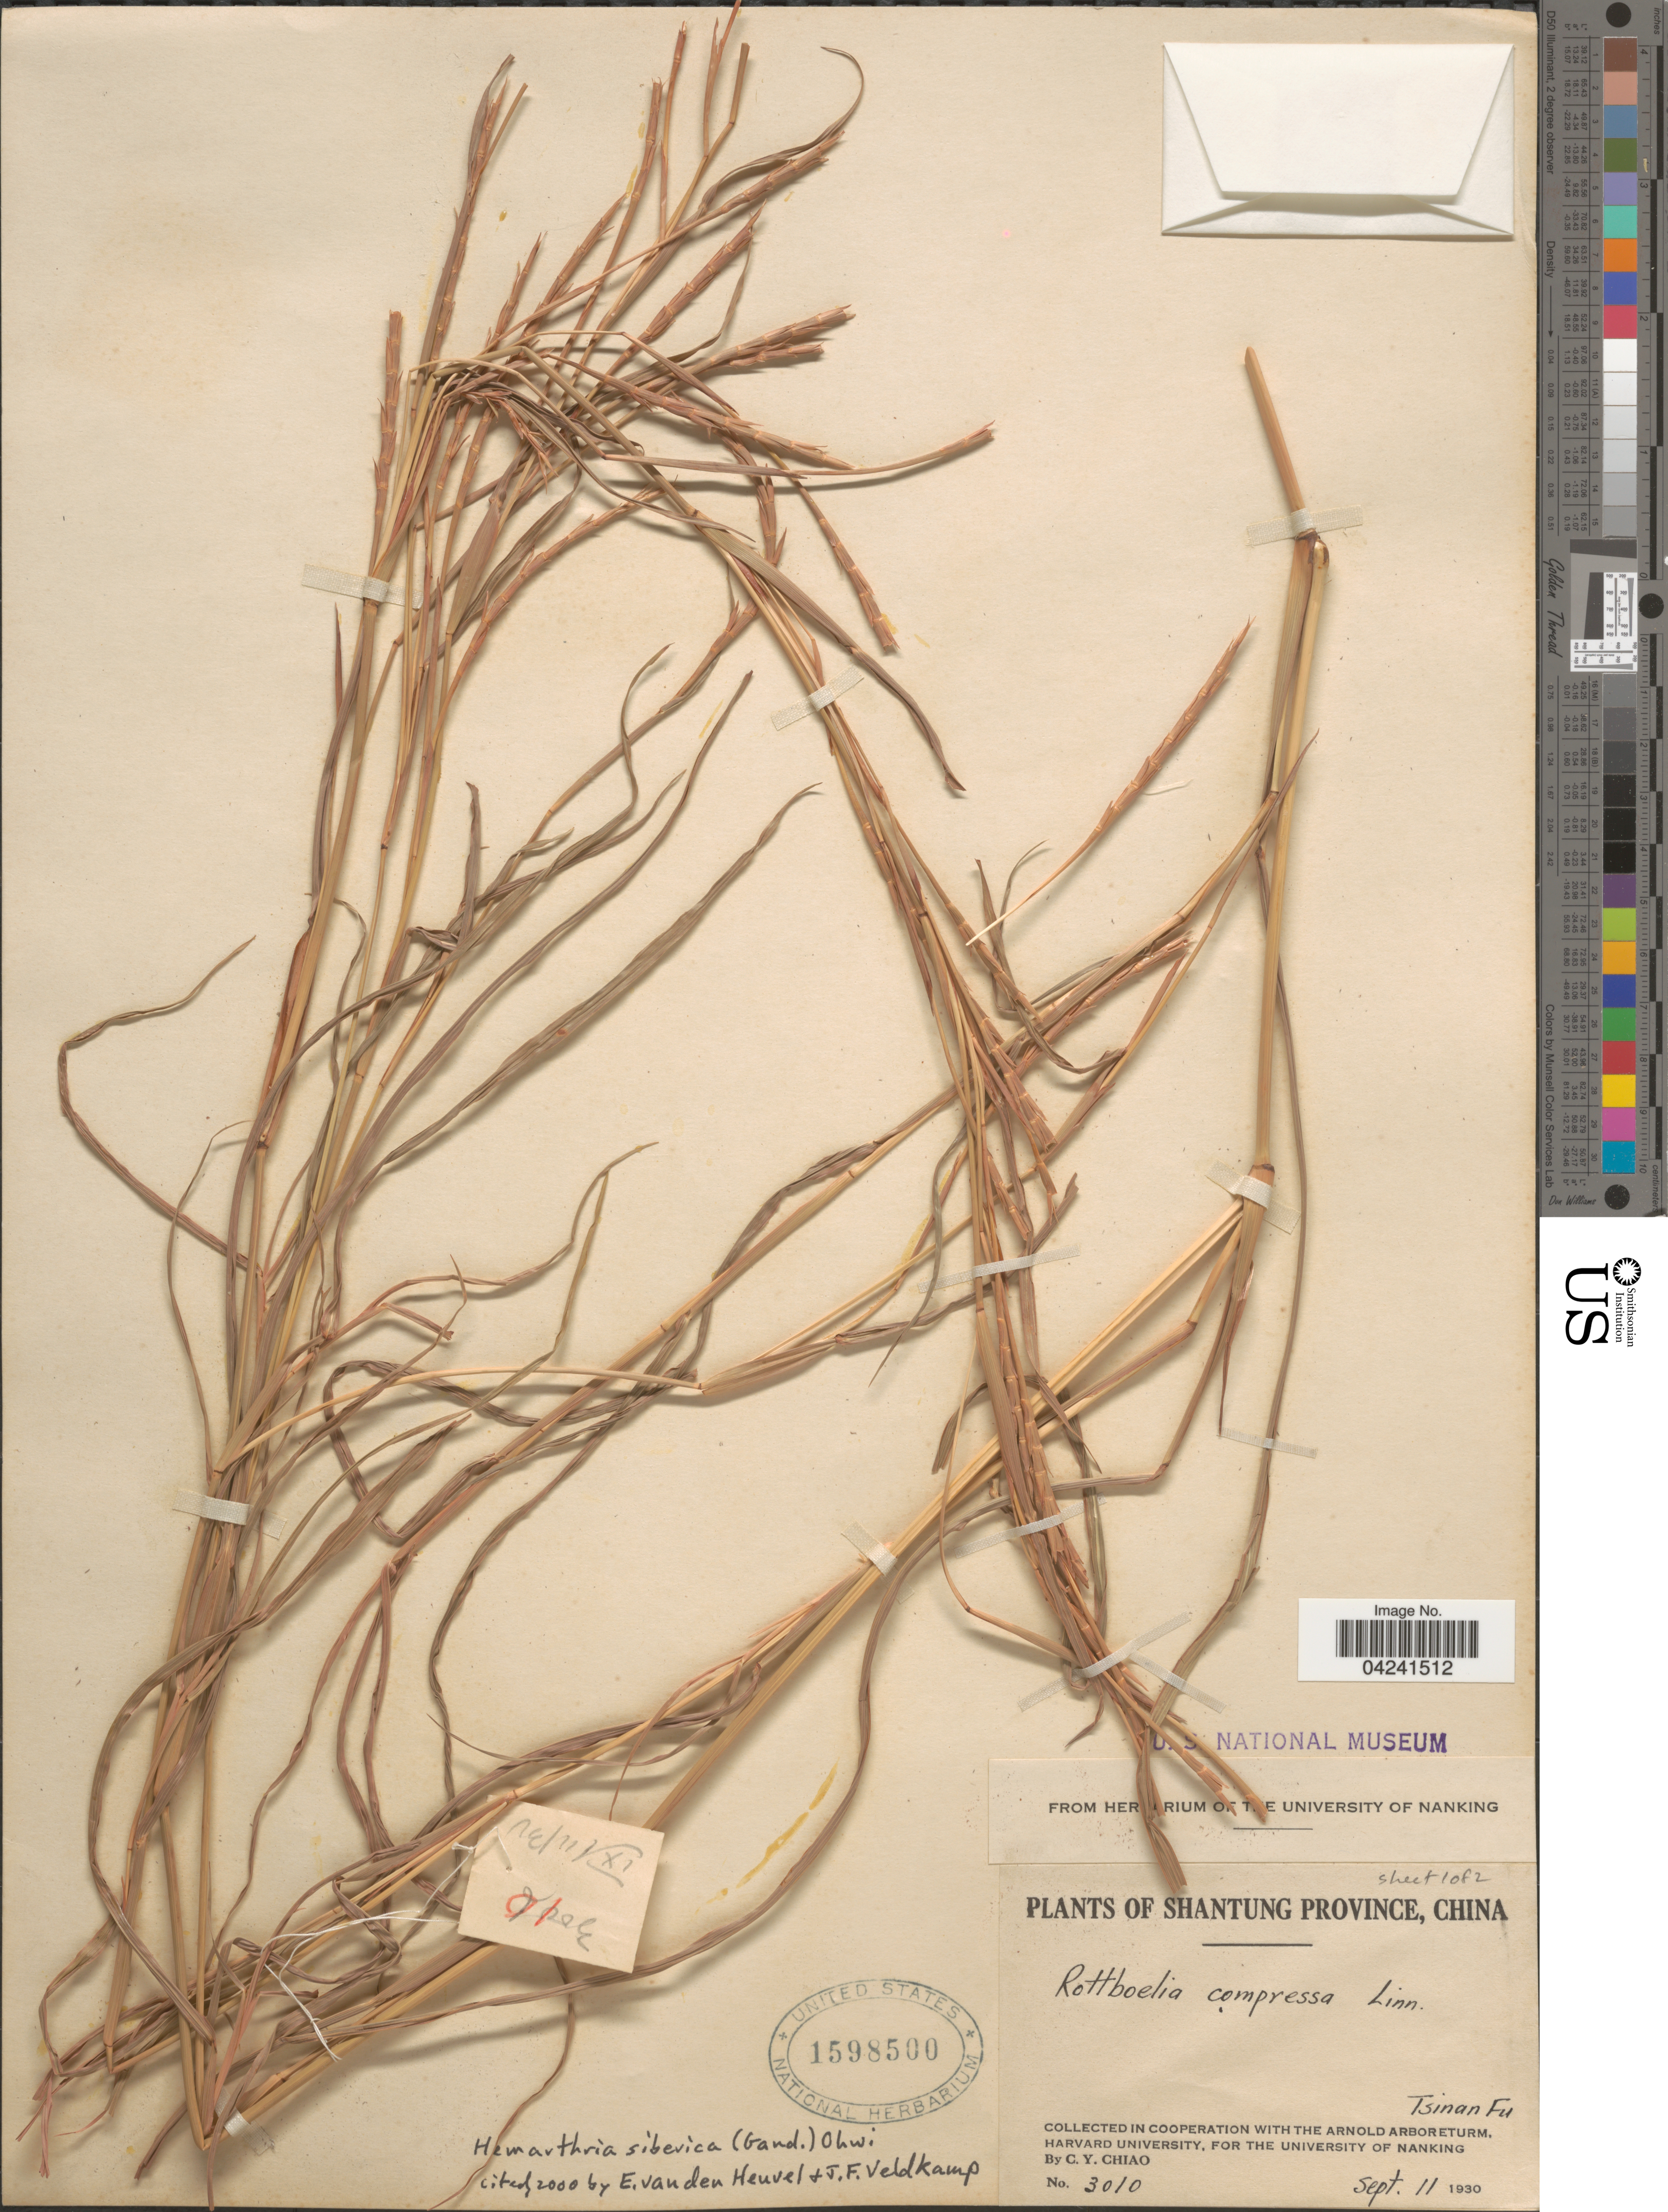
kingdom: Plantae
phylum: Tracheophyta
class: Liliopsida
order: Poales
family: Poaceae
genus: Hemarthria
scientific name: Hemarthria sibirica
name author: (Gand.) Ohwi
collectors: C. Y. Chiao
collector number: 3010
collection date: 1930-09-11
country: China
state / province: Shandong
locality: Shantung Province. Tsinan Fu.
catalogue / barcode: US 1598500